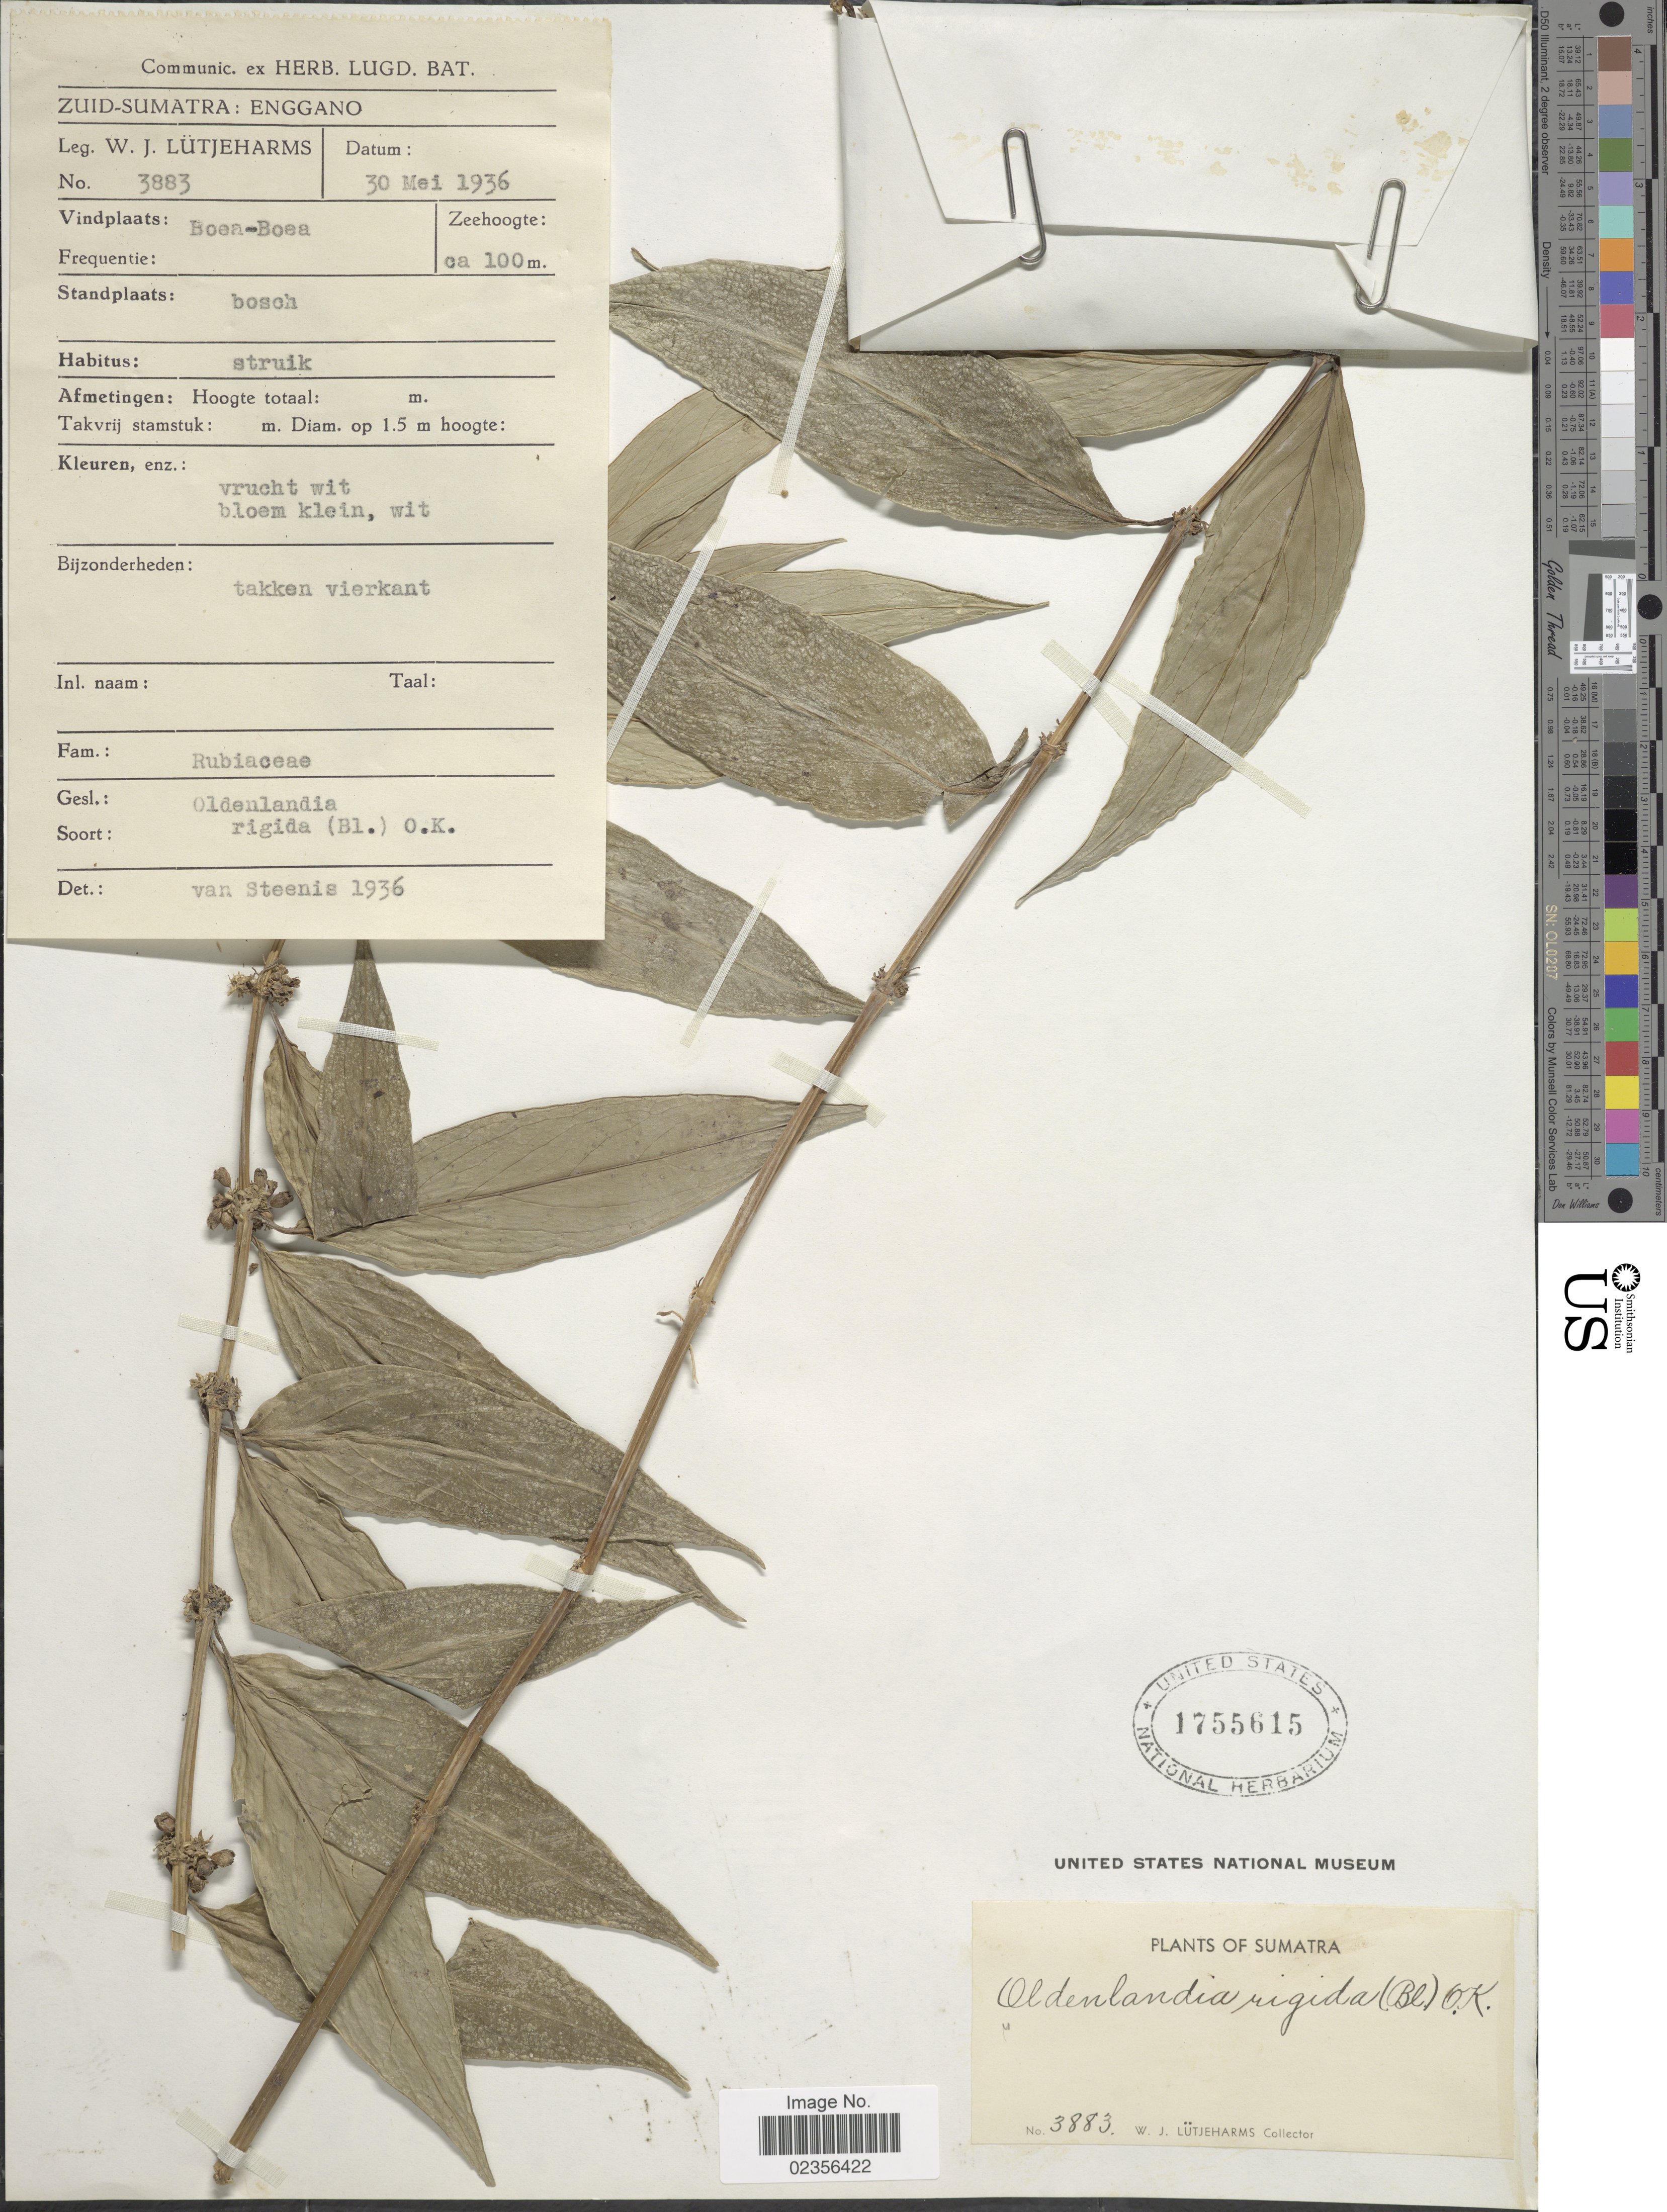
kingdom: Plantae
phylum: Tracheophyta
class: Magnoliopsida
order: Gentianales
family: Rubiaceae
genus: Hedyotis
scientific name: Hedyotis rigida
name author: (Blume) Walp.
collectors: W. Lütjeharms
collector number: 3883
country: Indonesia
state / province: Sumatra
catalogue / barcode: US 1755615